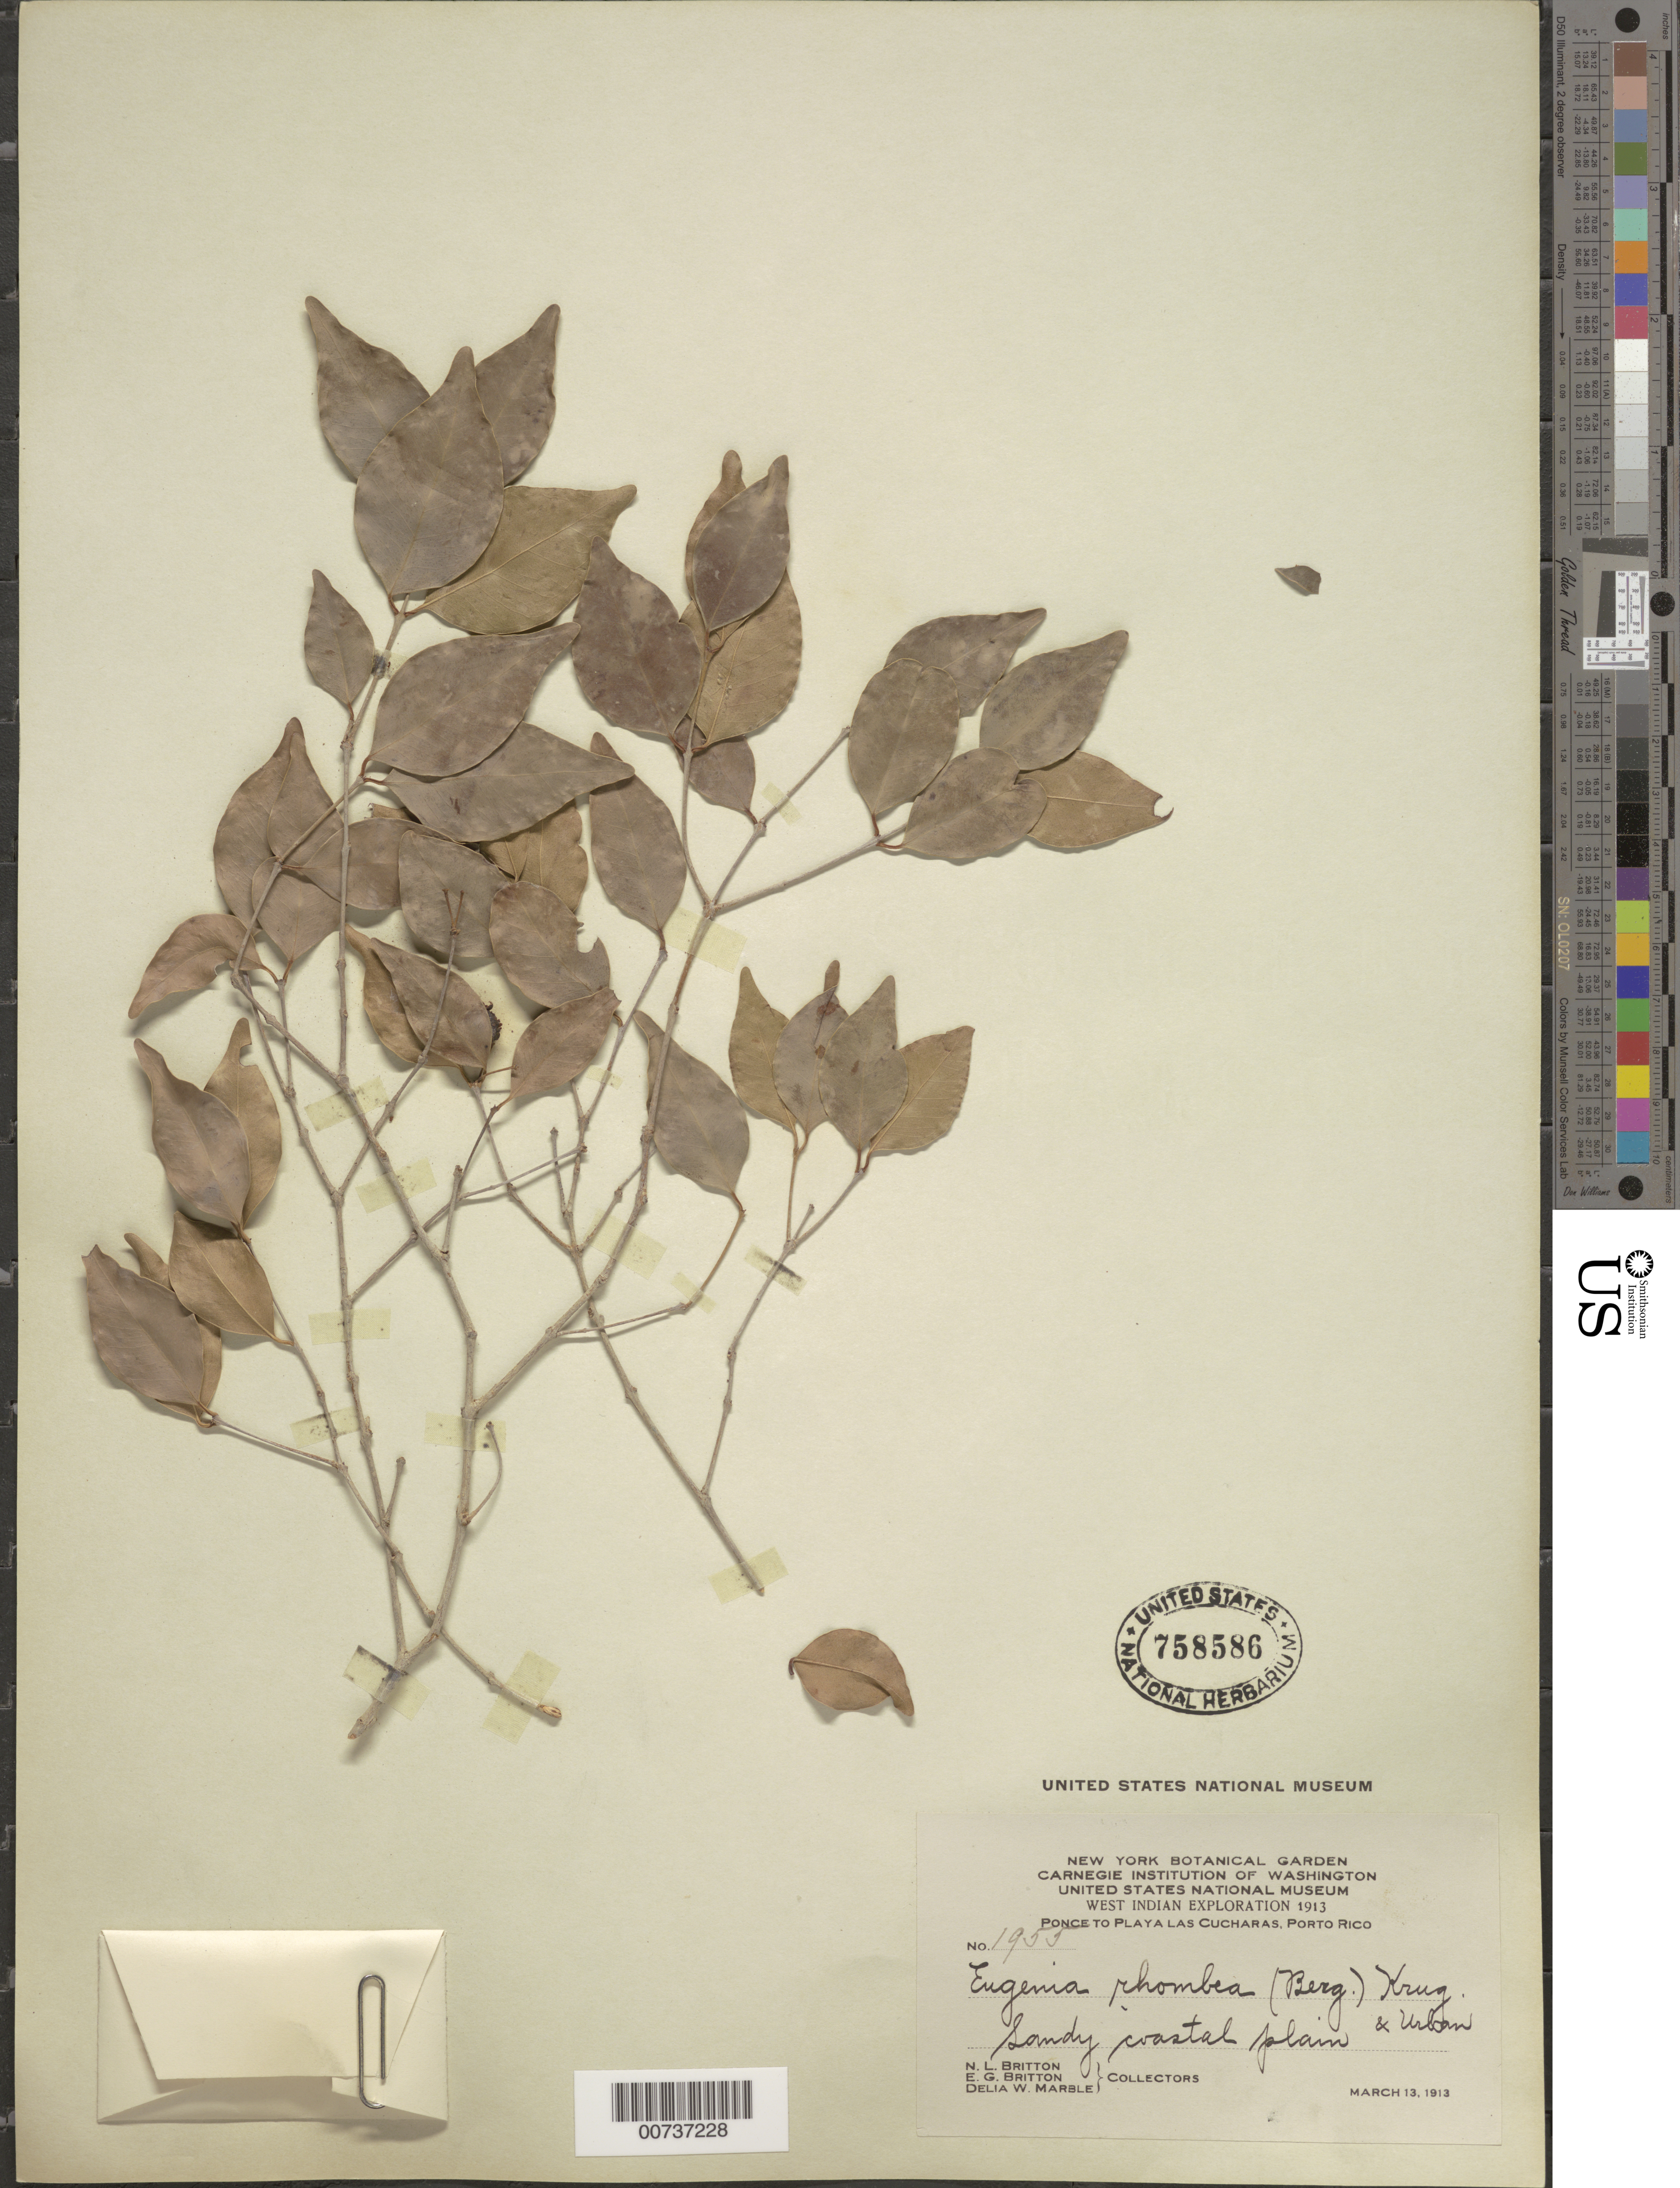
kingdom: Plantae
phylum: Tracheophyta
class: Magnoliopsida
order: Myrtales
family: Myrtaceae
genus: Eugenia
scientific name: Eugenia rhombea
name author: (O. Berg) Krug & Urb.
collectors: N. Britton, E. G. Britton & D. W. Marble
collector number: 1955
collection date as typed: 13 Mar 1913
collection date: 1913-03-13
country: Puerto Rico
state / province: Ponce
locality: Ponce to Playa Las Cucharas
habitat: Sandy coastal plain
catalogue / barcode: US 758586